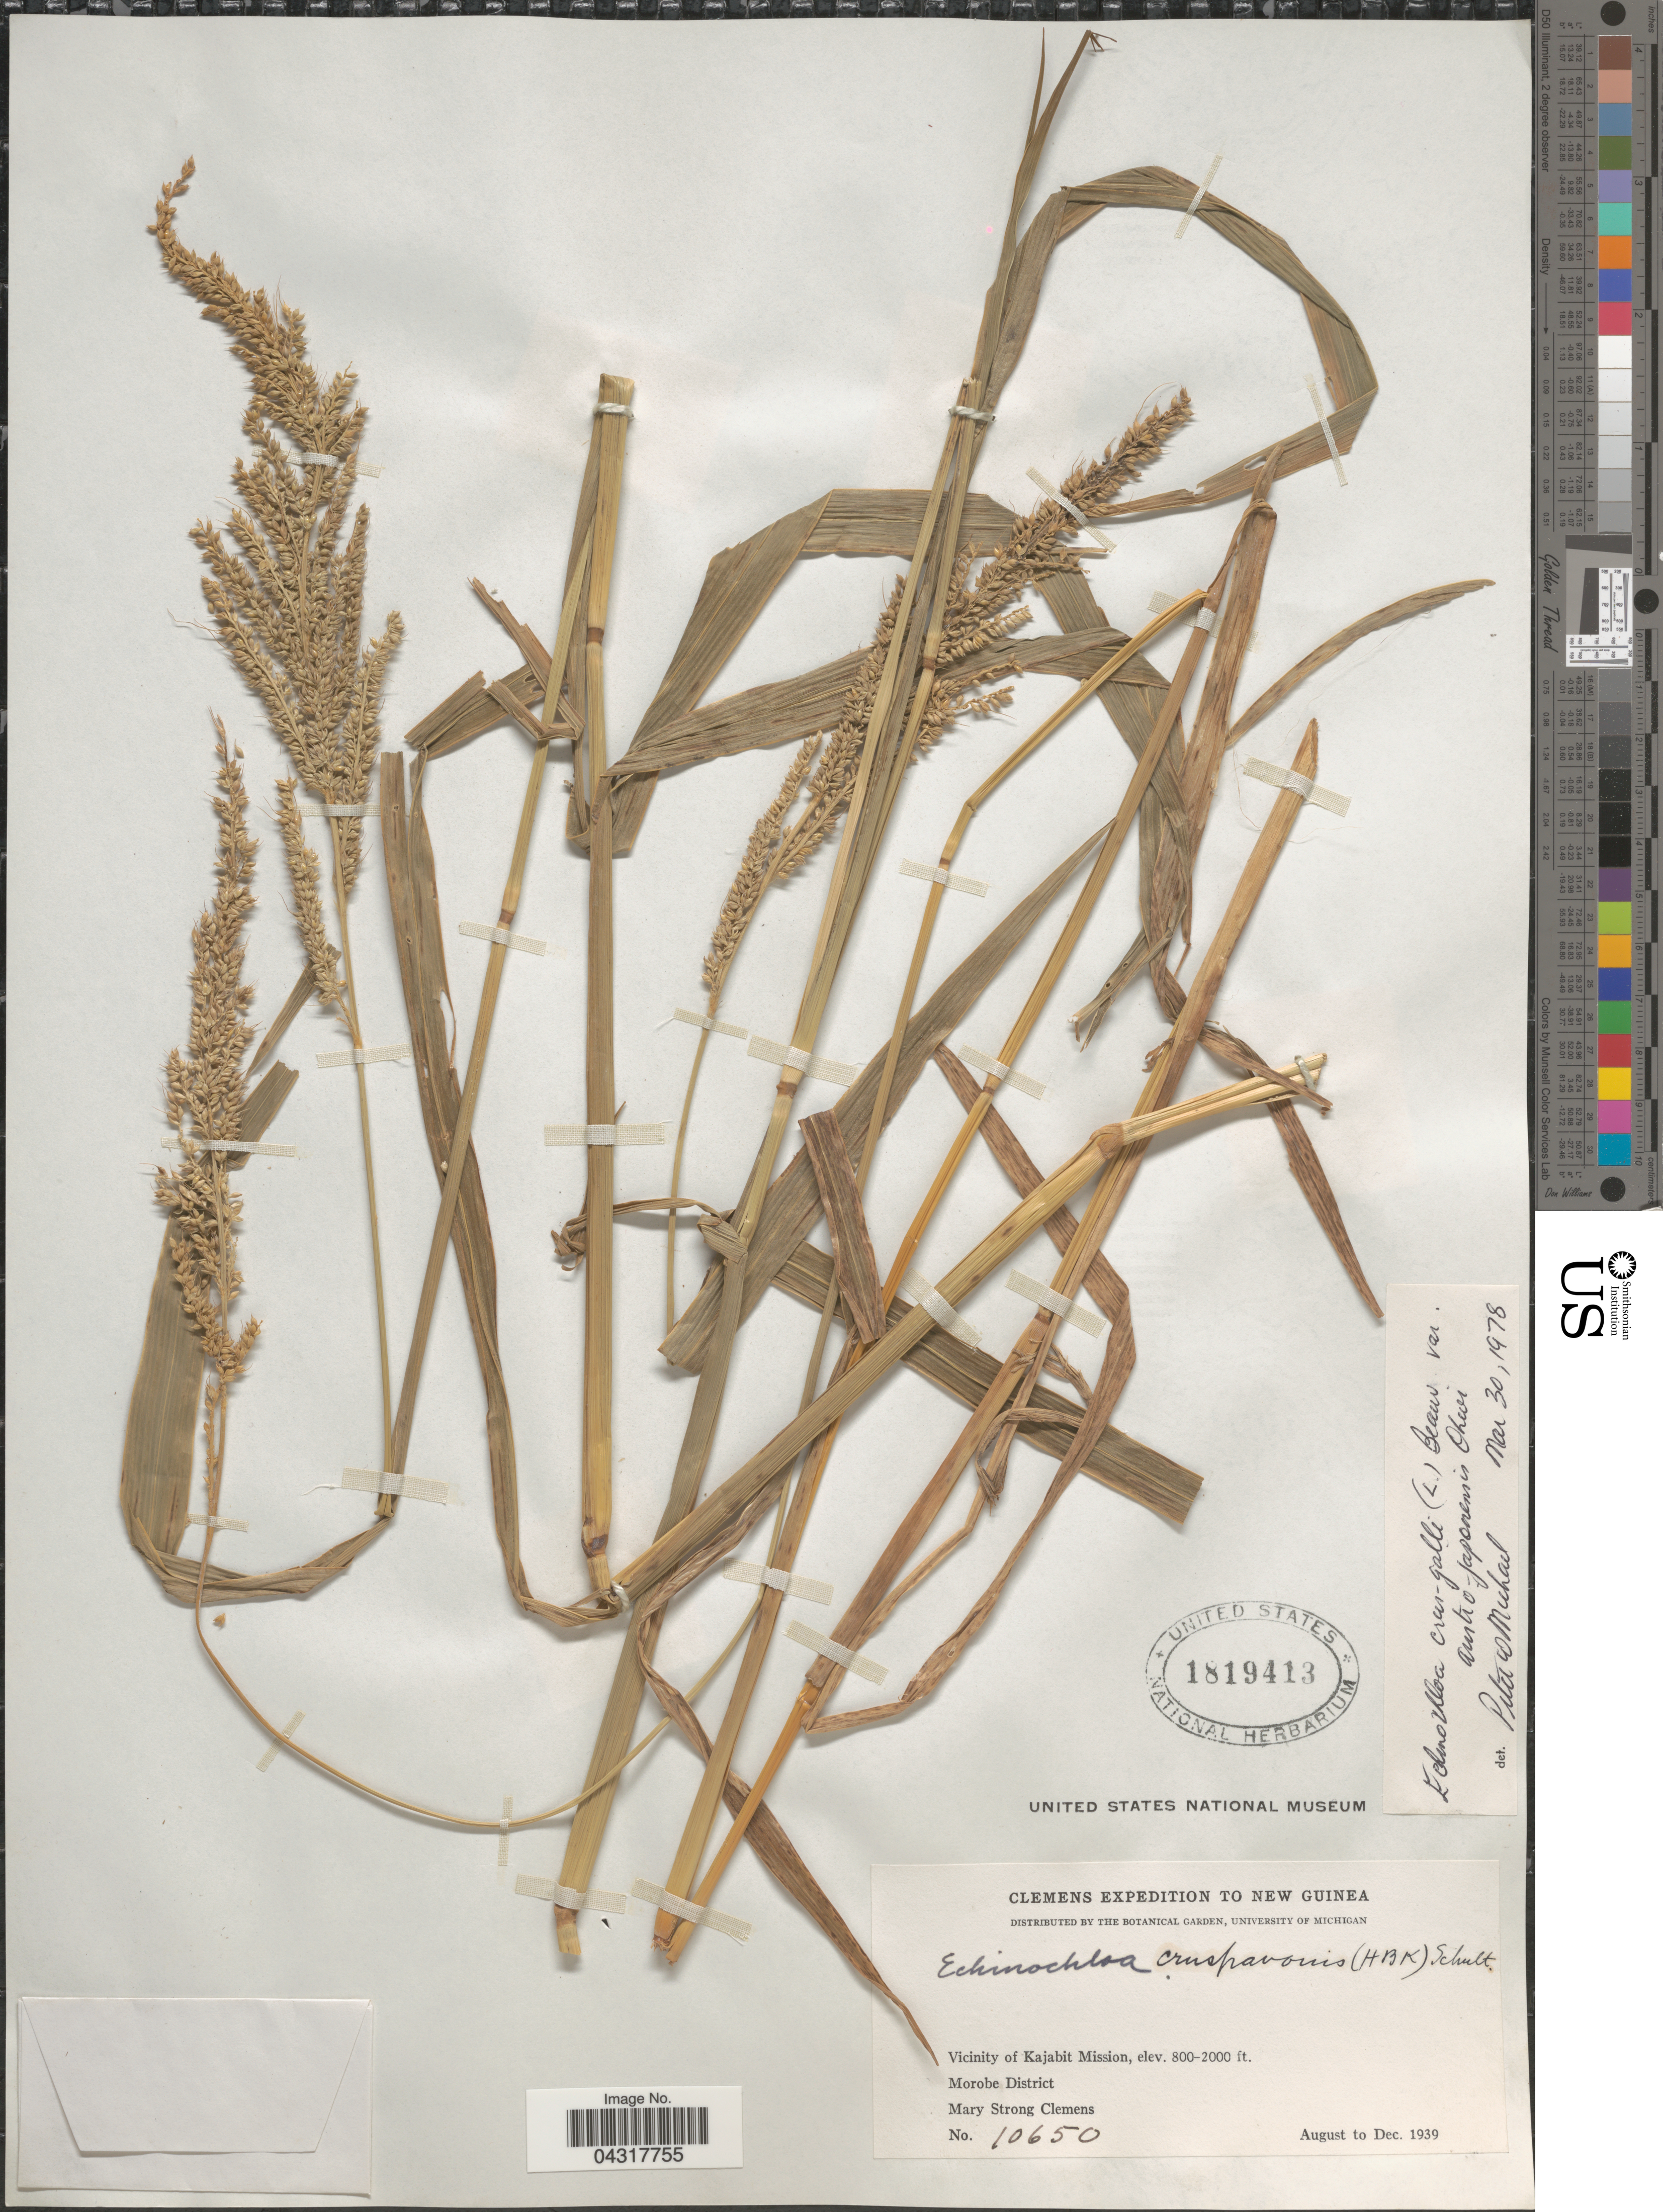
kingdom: Plantae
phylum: Tracheophyta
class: Liliopsida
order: Poales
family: Poaceae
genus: Echinochloa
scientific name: Echinochloa crus-galli var. austrojaponensis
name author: Ohwi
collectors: M. S. Clemens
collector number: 10650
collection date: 1939-08/1939-12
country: Papua New Guinea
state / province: Morobe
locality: Clemens Expedition to New Guinea. Vicinity of Kajabit Mission. Morobe District.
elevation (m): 244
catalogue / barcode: US 1819413